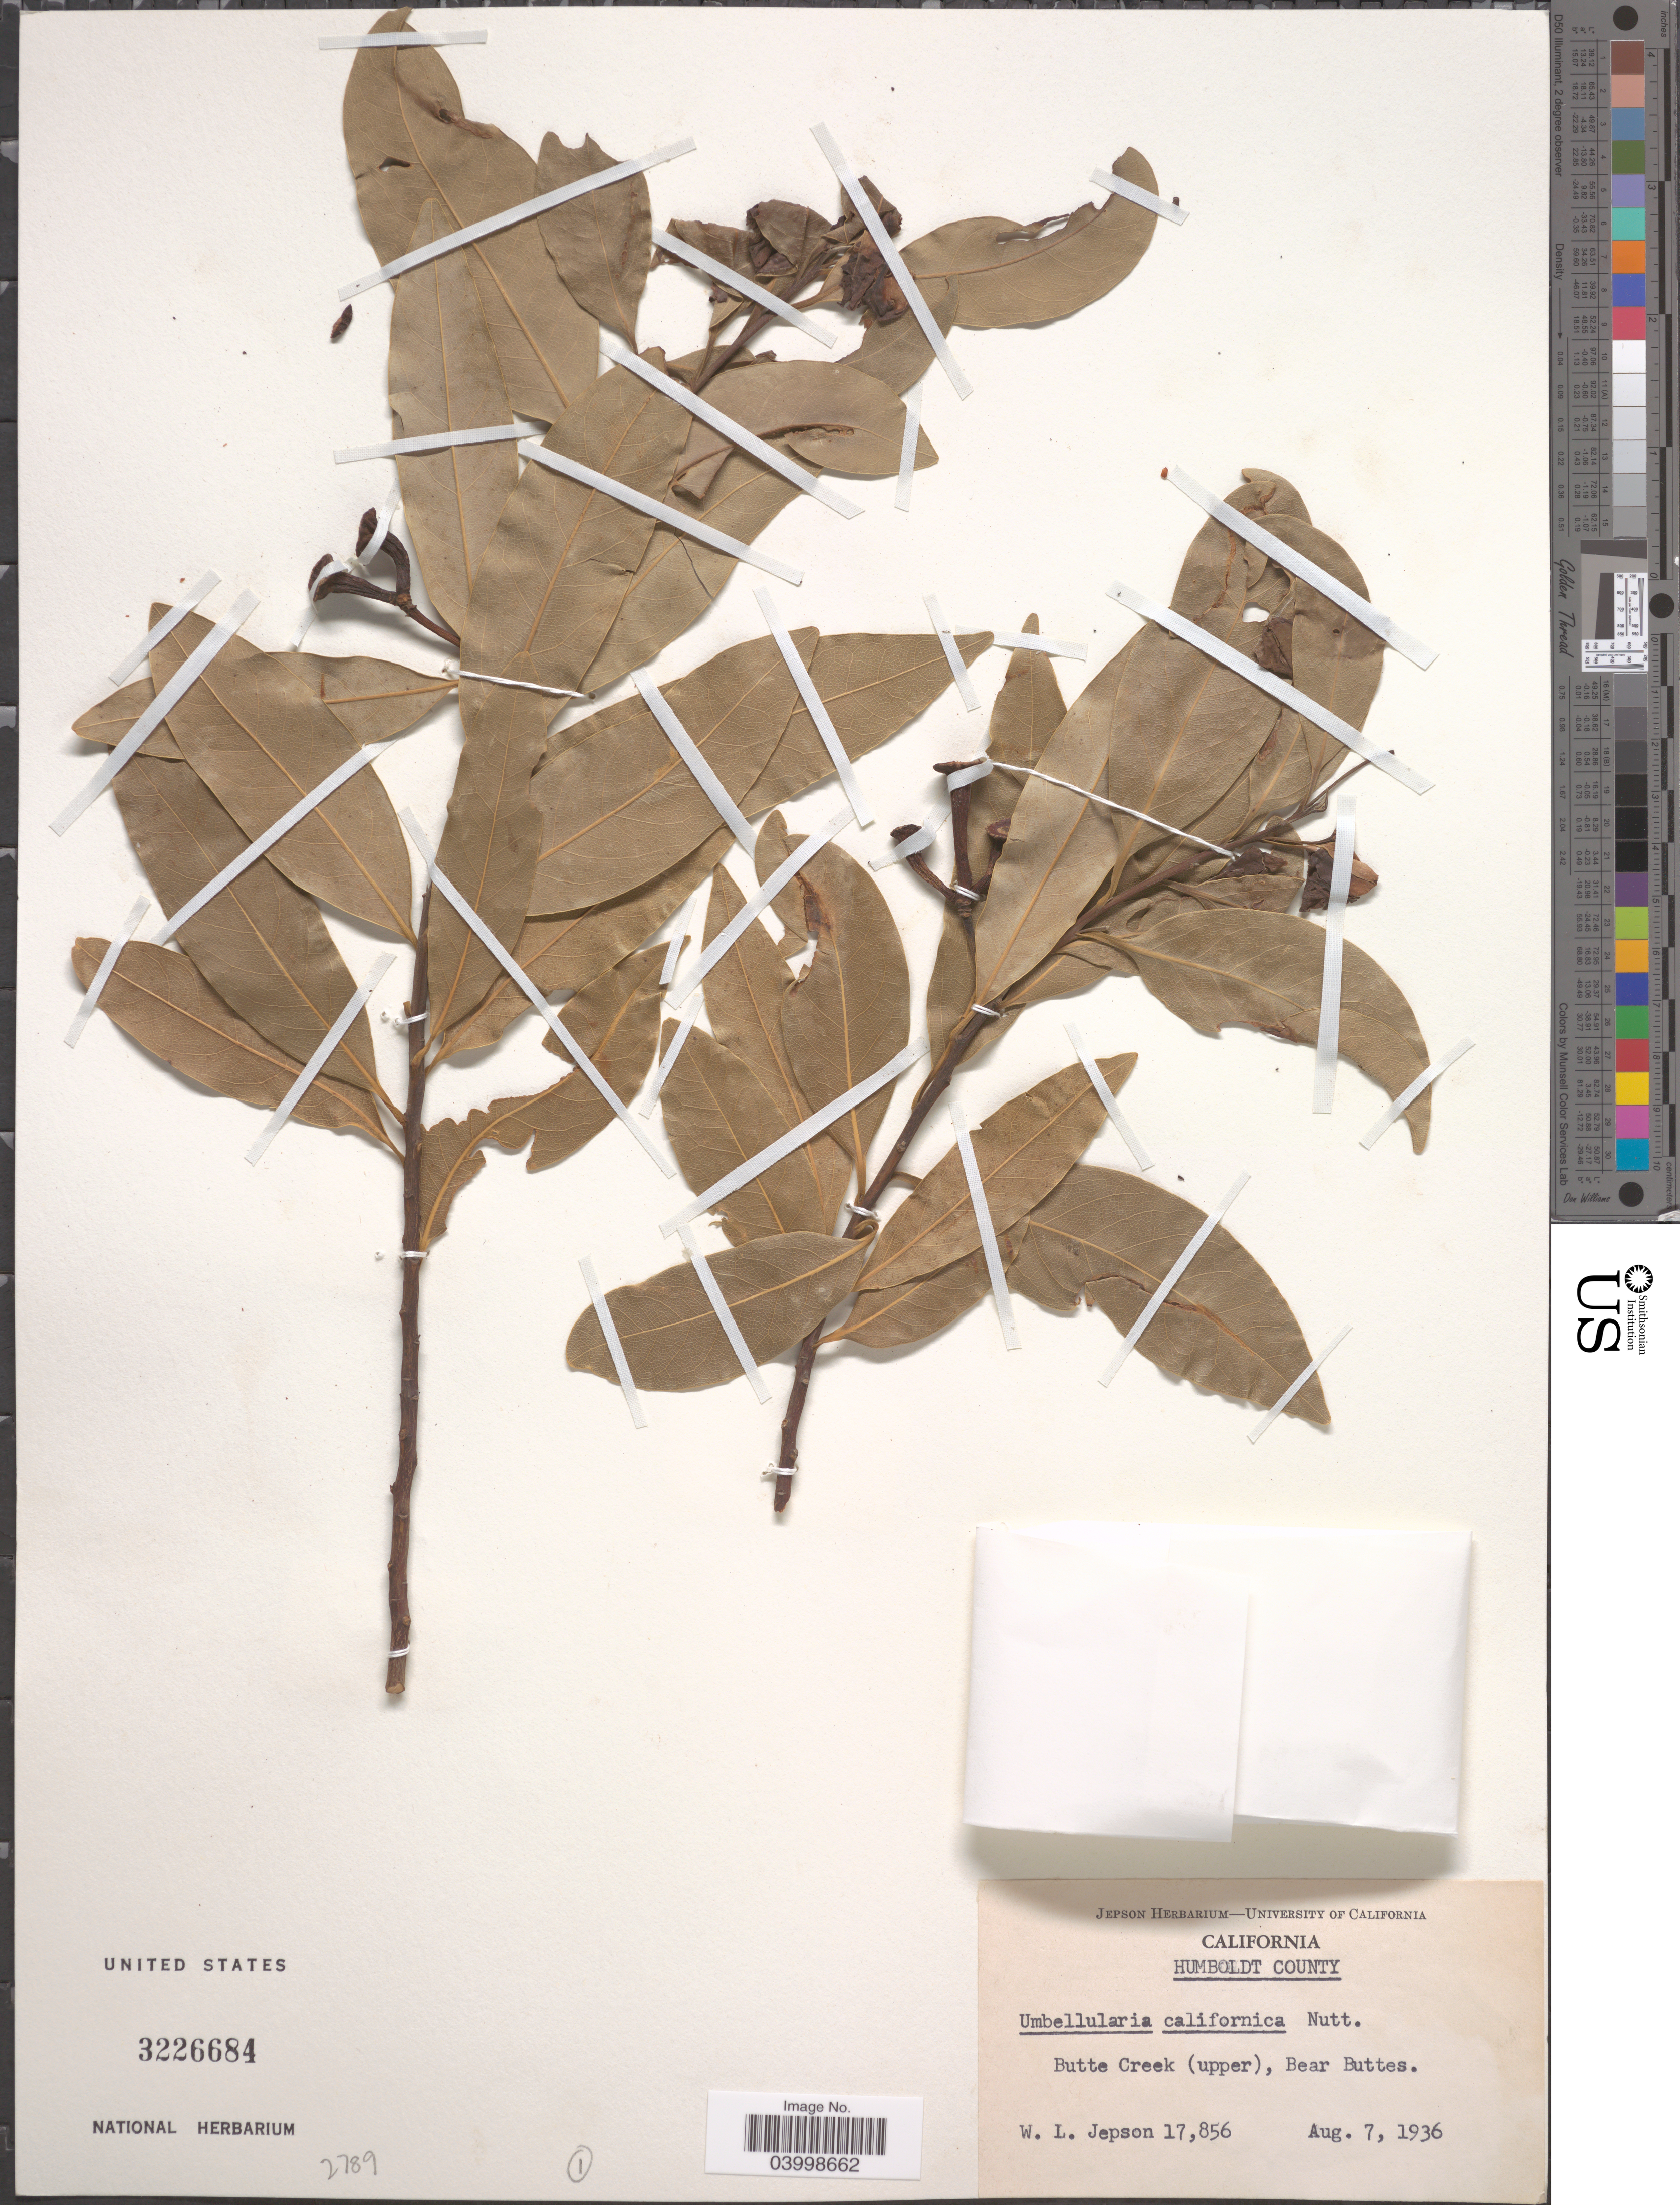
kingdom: Plantae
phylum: Tracheophyta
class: Magnoliopsida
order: Laurales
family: Lauraceae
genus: Umbellularia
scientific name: Umbellularia californica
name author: (Hook. & Arn.) Nutt.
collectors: W. L. Jepson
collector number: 17856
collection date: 1936-08-07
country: United States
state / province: California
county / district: Humboldt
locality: Humboldt County. Butte Creek (upper), Bear Buttes.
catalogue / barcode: US 3226684